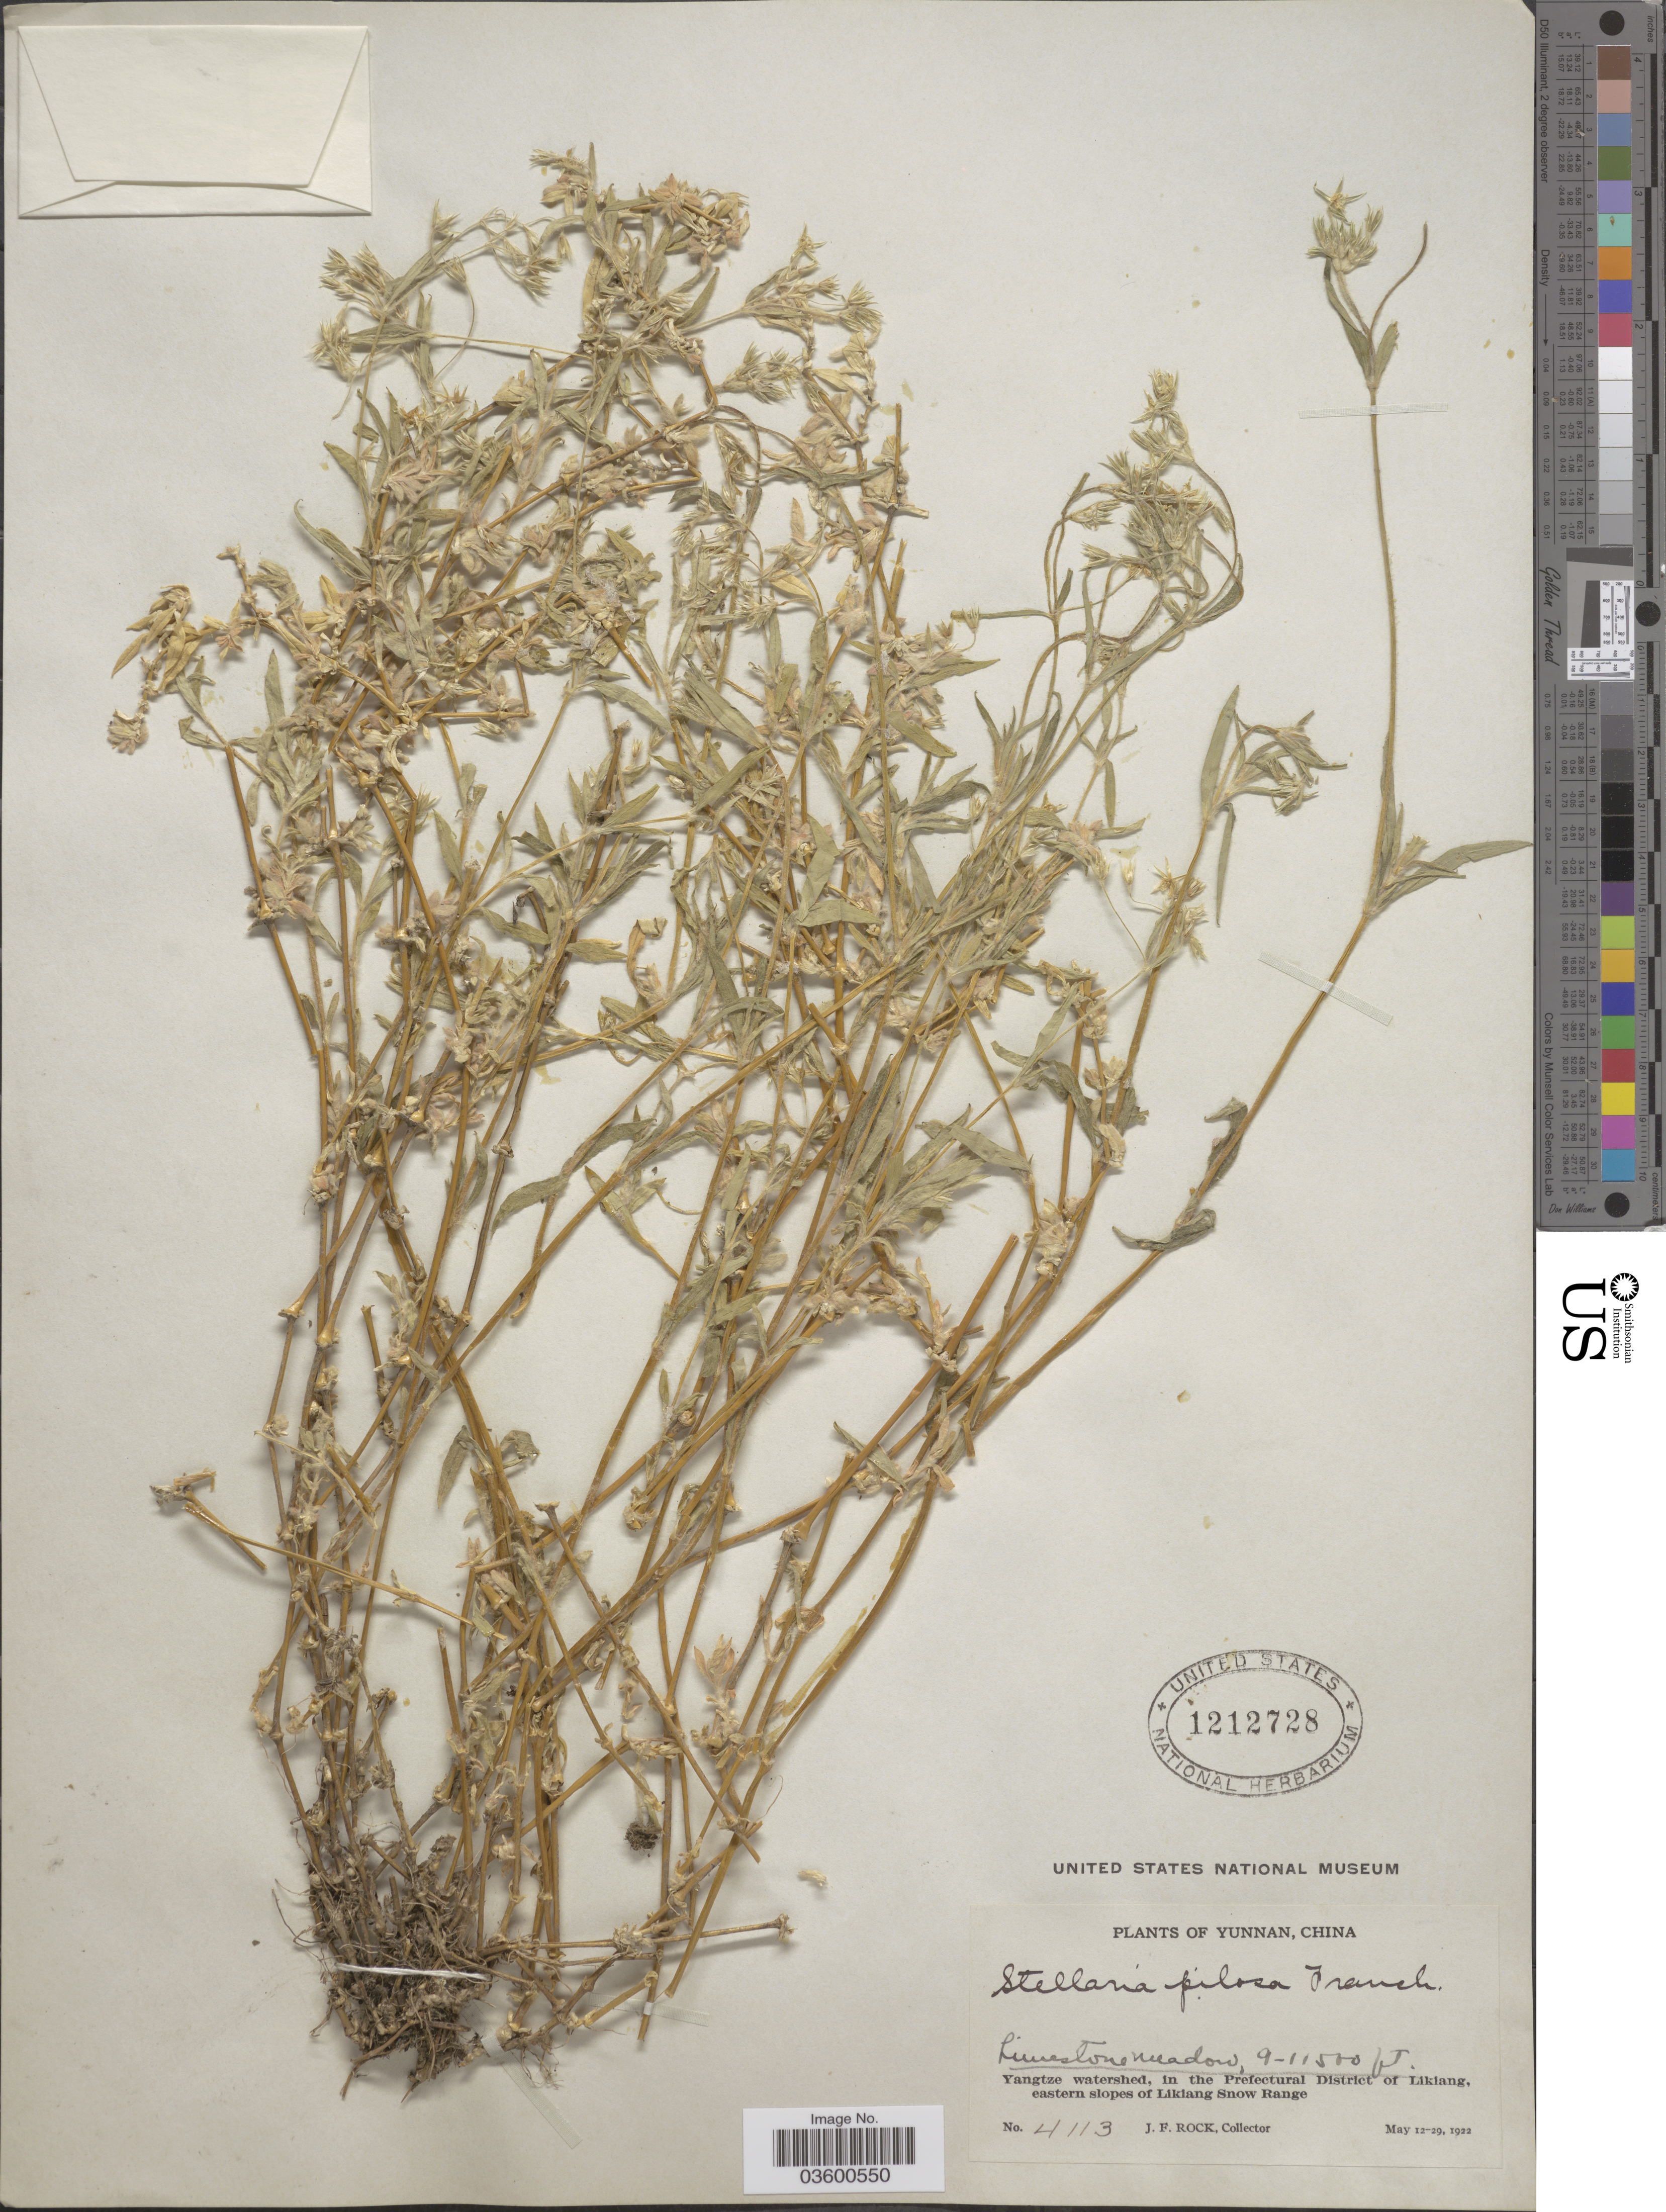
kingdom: Plantae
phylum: Tracheophyta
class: Magnoliopsida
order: Caryophyllales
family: Caryophyllaceae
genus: Stellaria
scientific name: Stellaria pilosa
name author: Franch.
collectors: J. Rock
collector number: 4113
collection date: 1922-05-12/1922-05-29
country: China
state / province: Yunnan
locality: Limestone meadow. Yangtze watershed, in the Prefectural District of Likiang, eastern slopes of Likiang Snow Range.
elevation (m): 2743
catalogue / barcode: US 1212728